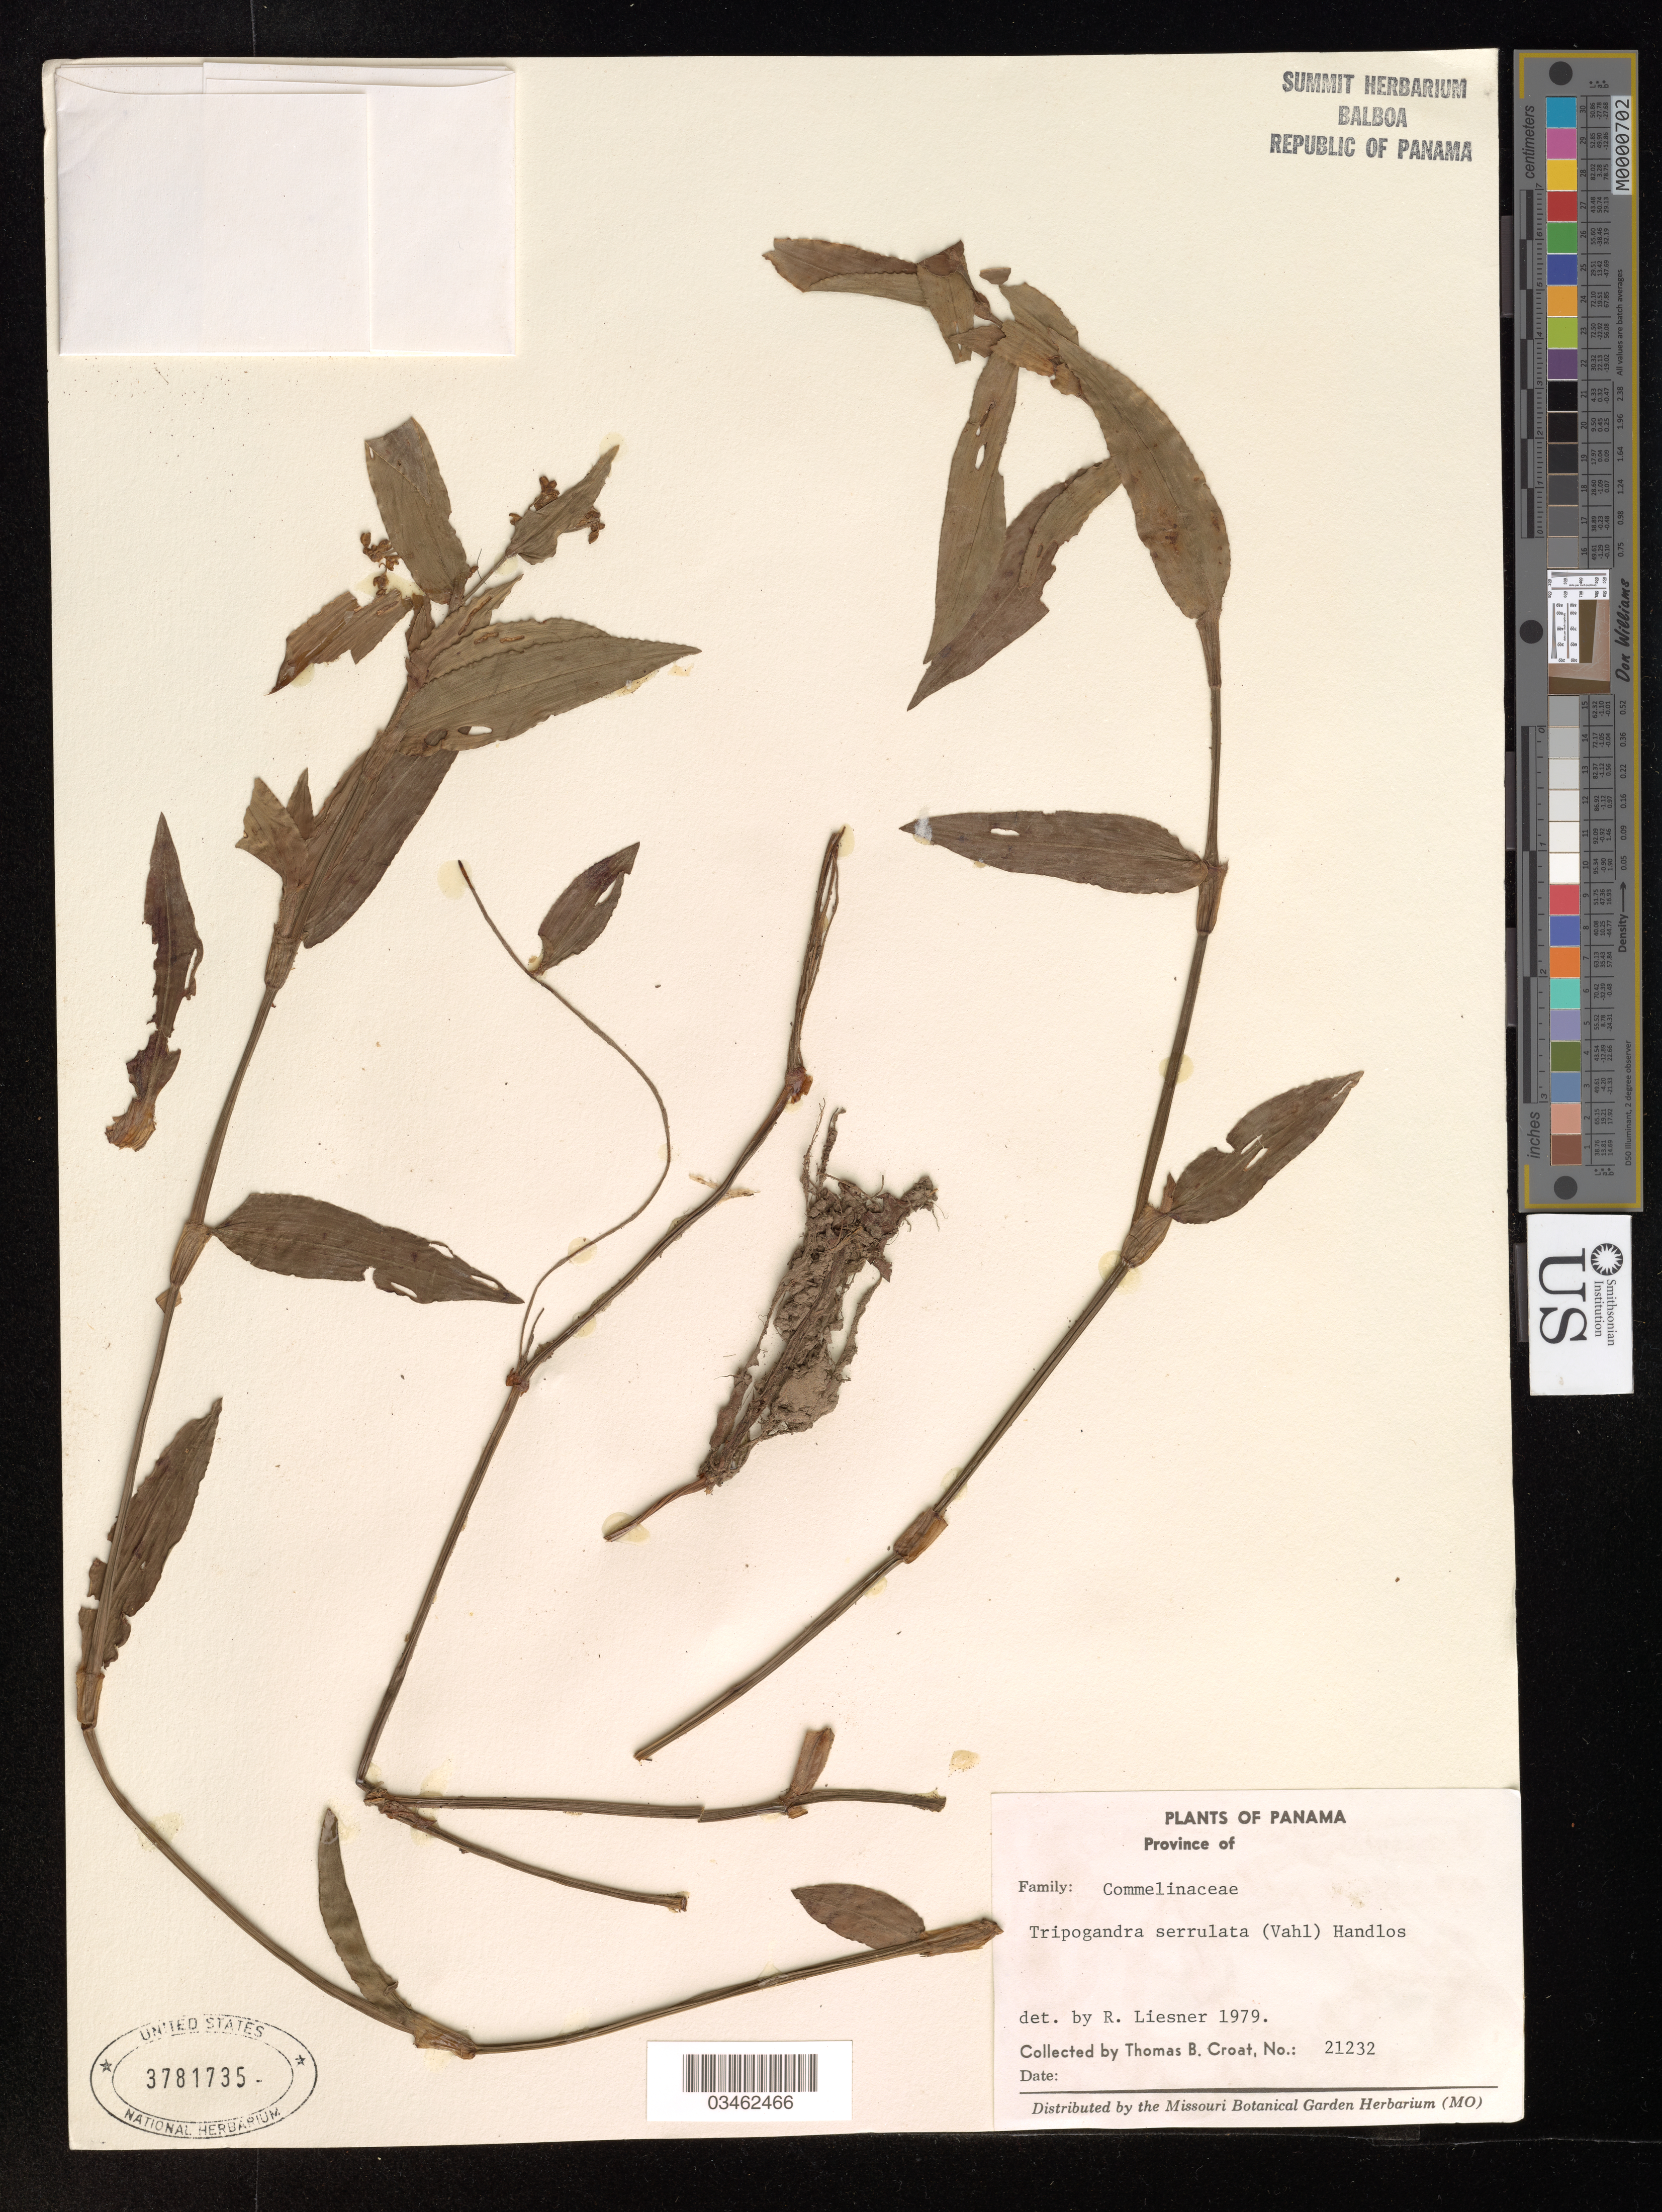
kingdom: Plantae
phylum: Tracheophyta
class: Liliopsida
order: Commelinales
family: Commelinaceae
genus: Tripogandra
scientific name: Tripogandra serrulata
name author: (Vahl) Handlos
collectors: T. B. Croat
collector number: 21232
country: Panama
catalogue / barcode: US 3781735